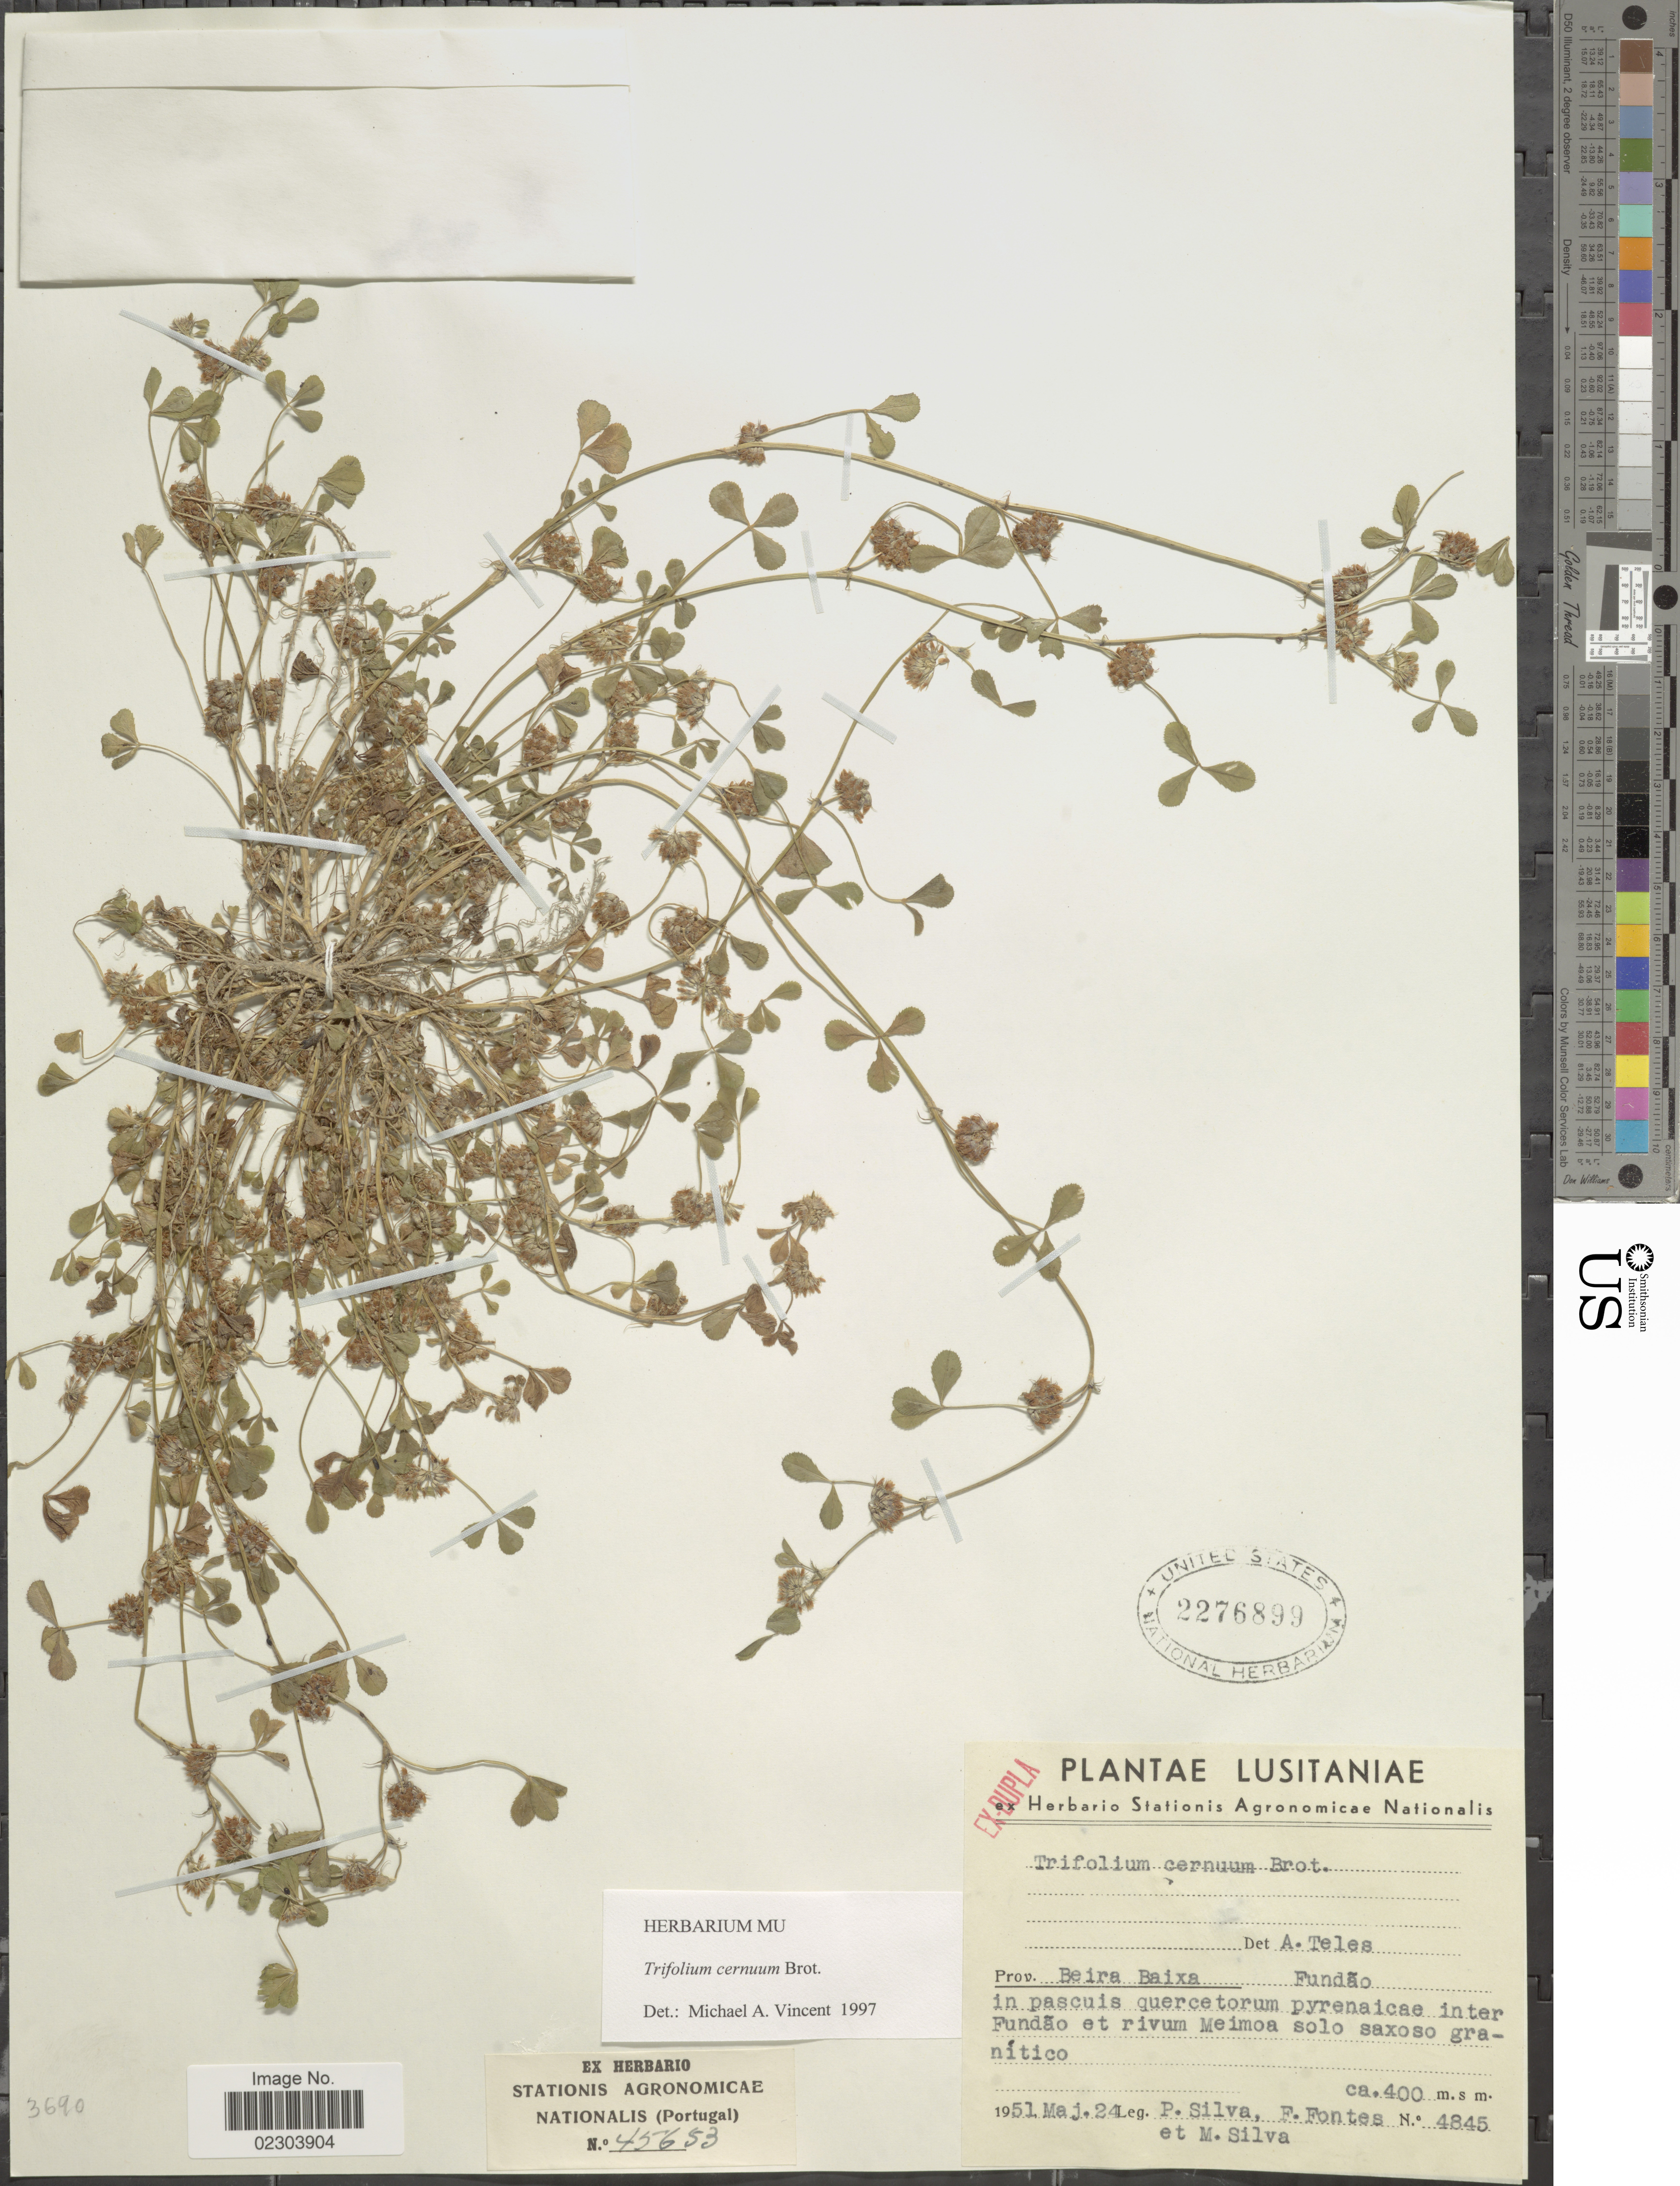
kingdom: Plantae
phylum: Tracheophyta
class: Magnoliopsida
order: Fabales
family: Fabaceae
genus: Trifolium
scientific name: Trifolium cernuum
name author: Brot.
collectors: P. Silva, Fontes, F. & M. Silva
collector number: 4845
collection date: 1951-05-24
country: Portugal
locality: Lusitaniae, Prov. Beira Baixa, Fundao, in pascuis quertorum pyrenaicae inter Fundao et rivum Meimoa solo saxoso granitico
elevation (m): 400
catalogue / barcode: US 2276899